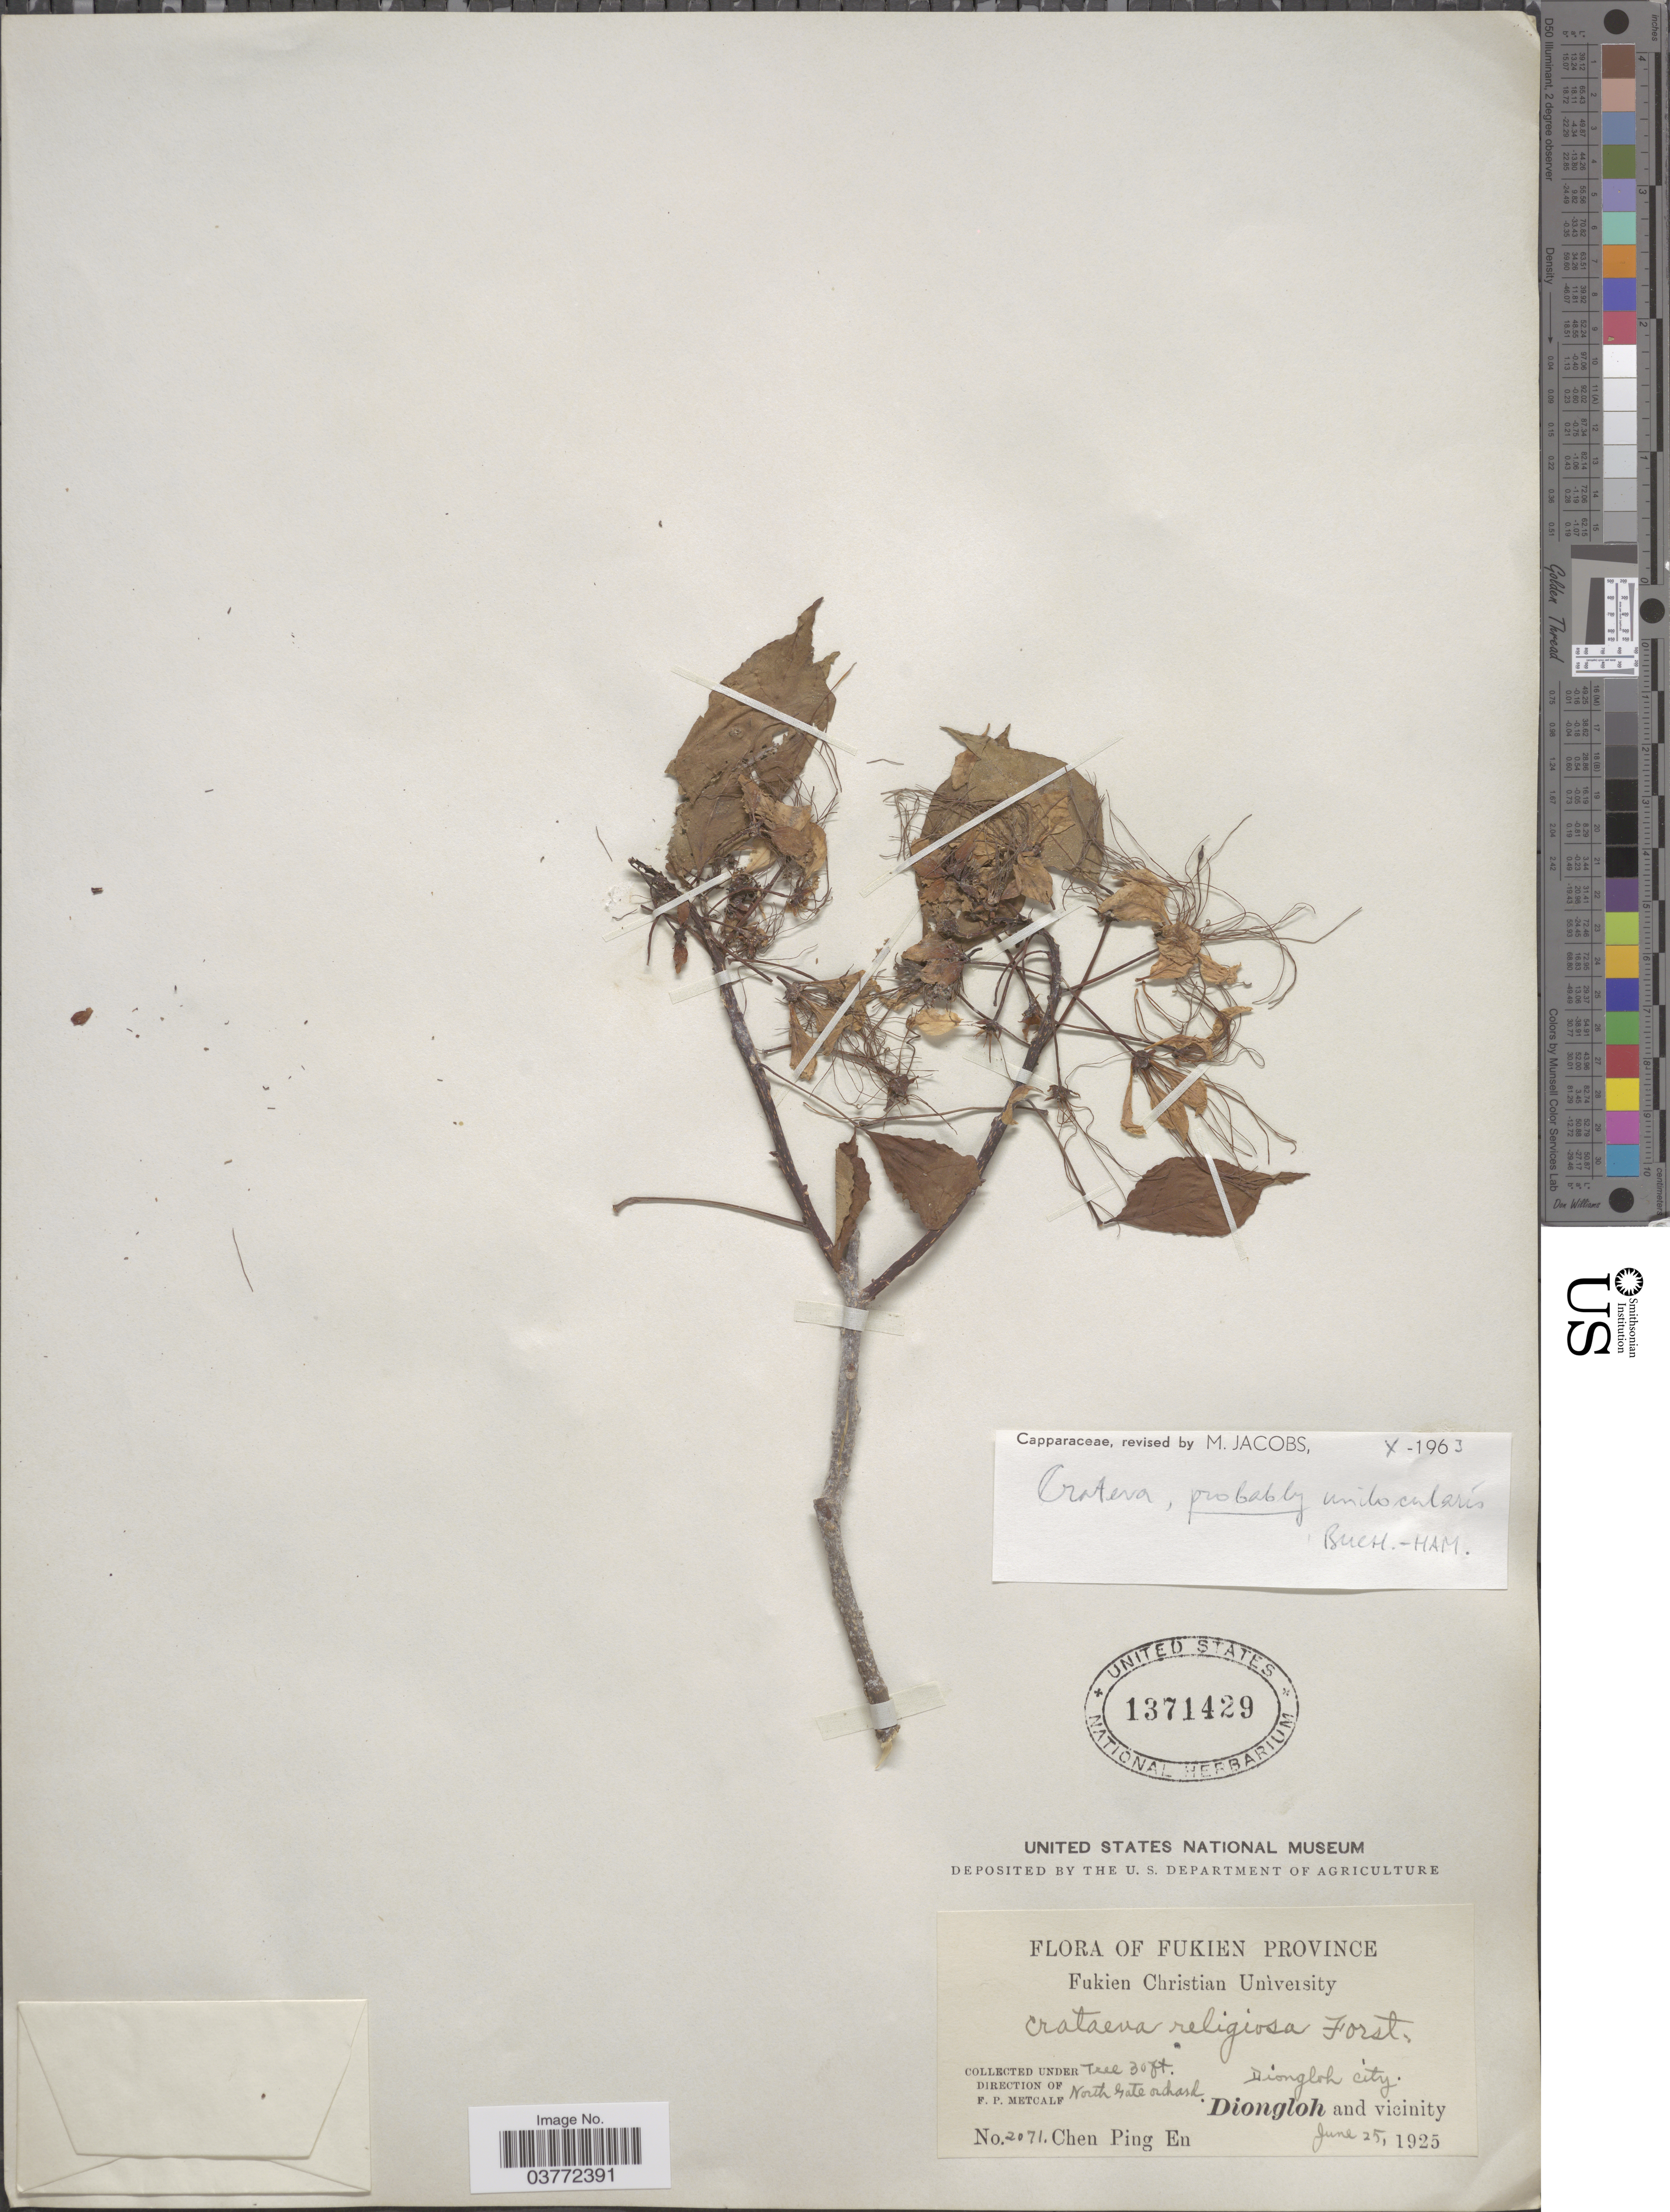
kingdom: Plantae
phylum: Tracheophyta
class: Magnoliopsida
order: Brassicales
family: Capparaceae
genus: Crateva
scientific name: Crateva unilocularis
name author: Buch.-Ham.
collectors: C. Ping En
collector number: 2071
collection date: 1925-06-25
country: China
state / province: Fujian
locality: Fukien Province. Diongloh City. Diongloh and vicinity.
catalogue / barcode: US 1371429